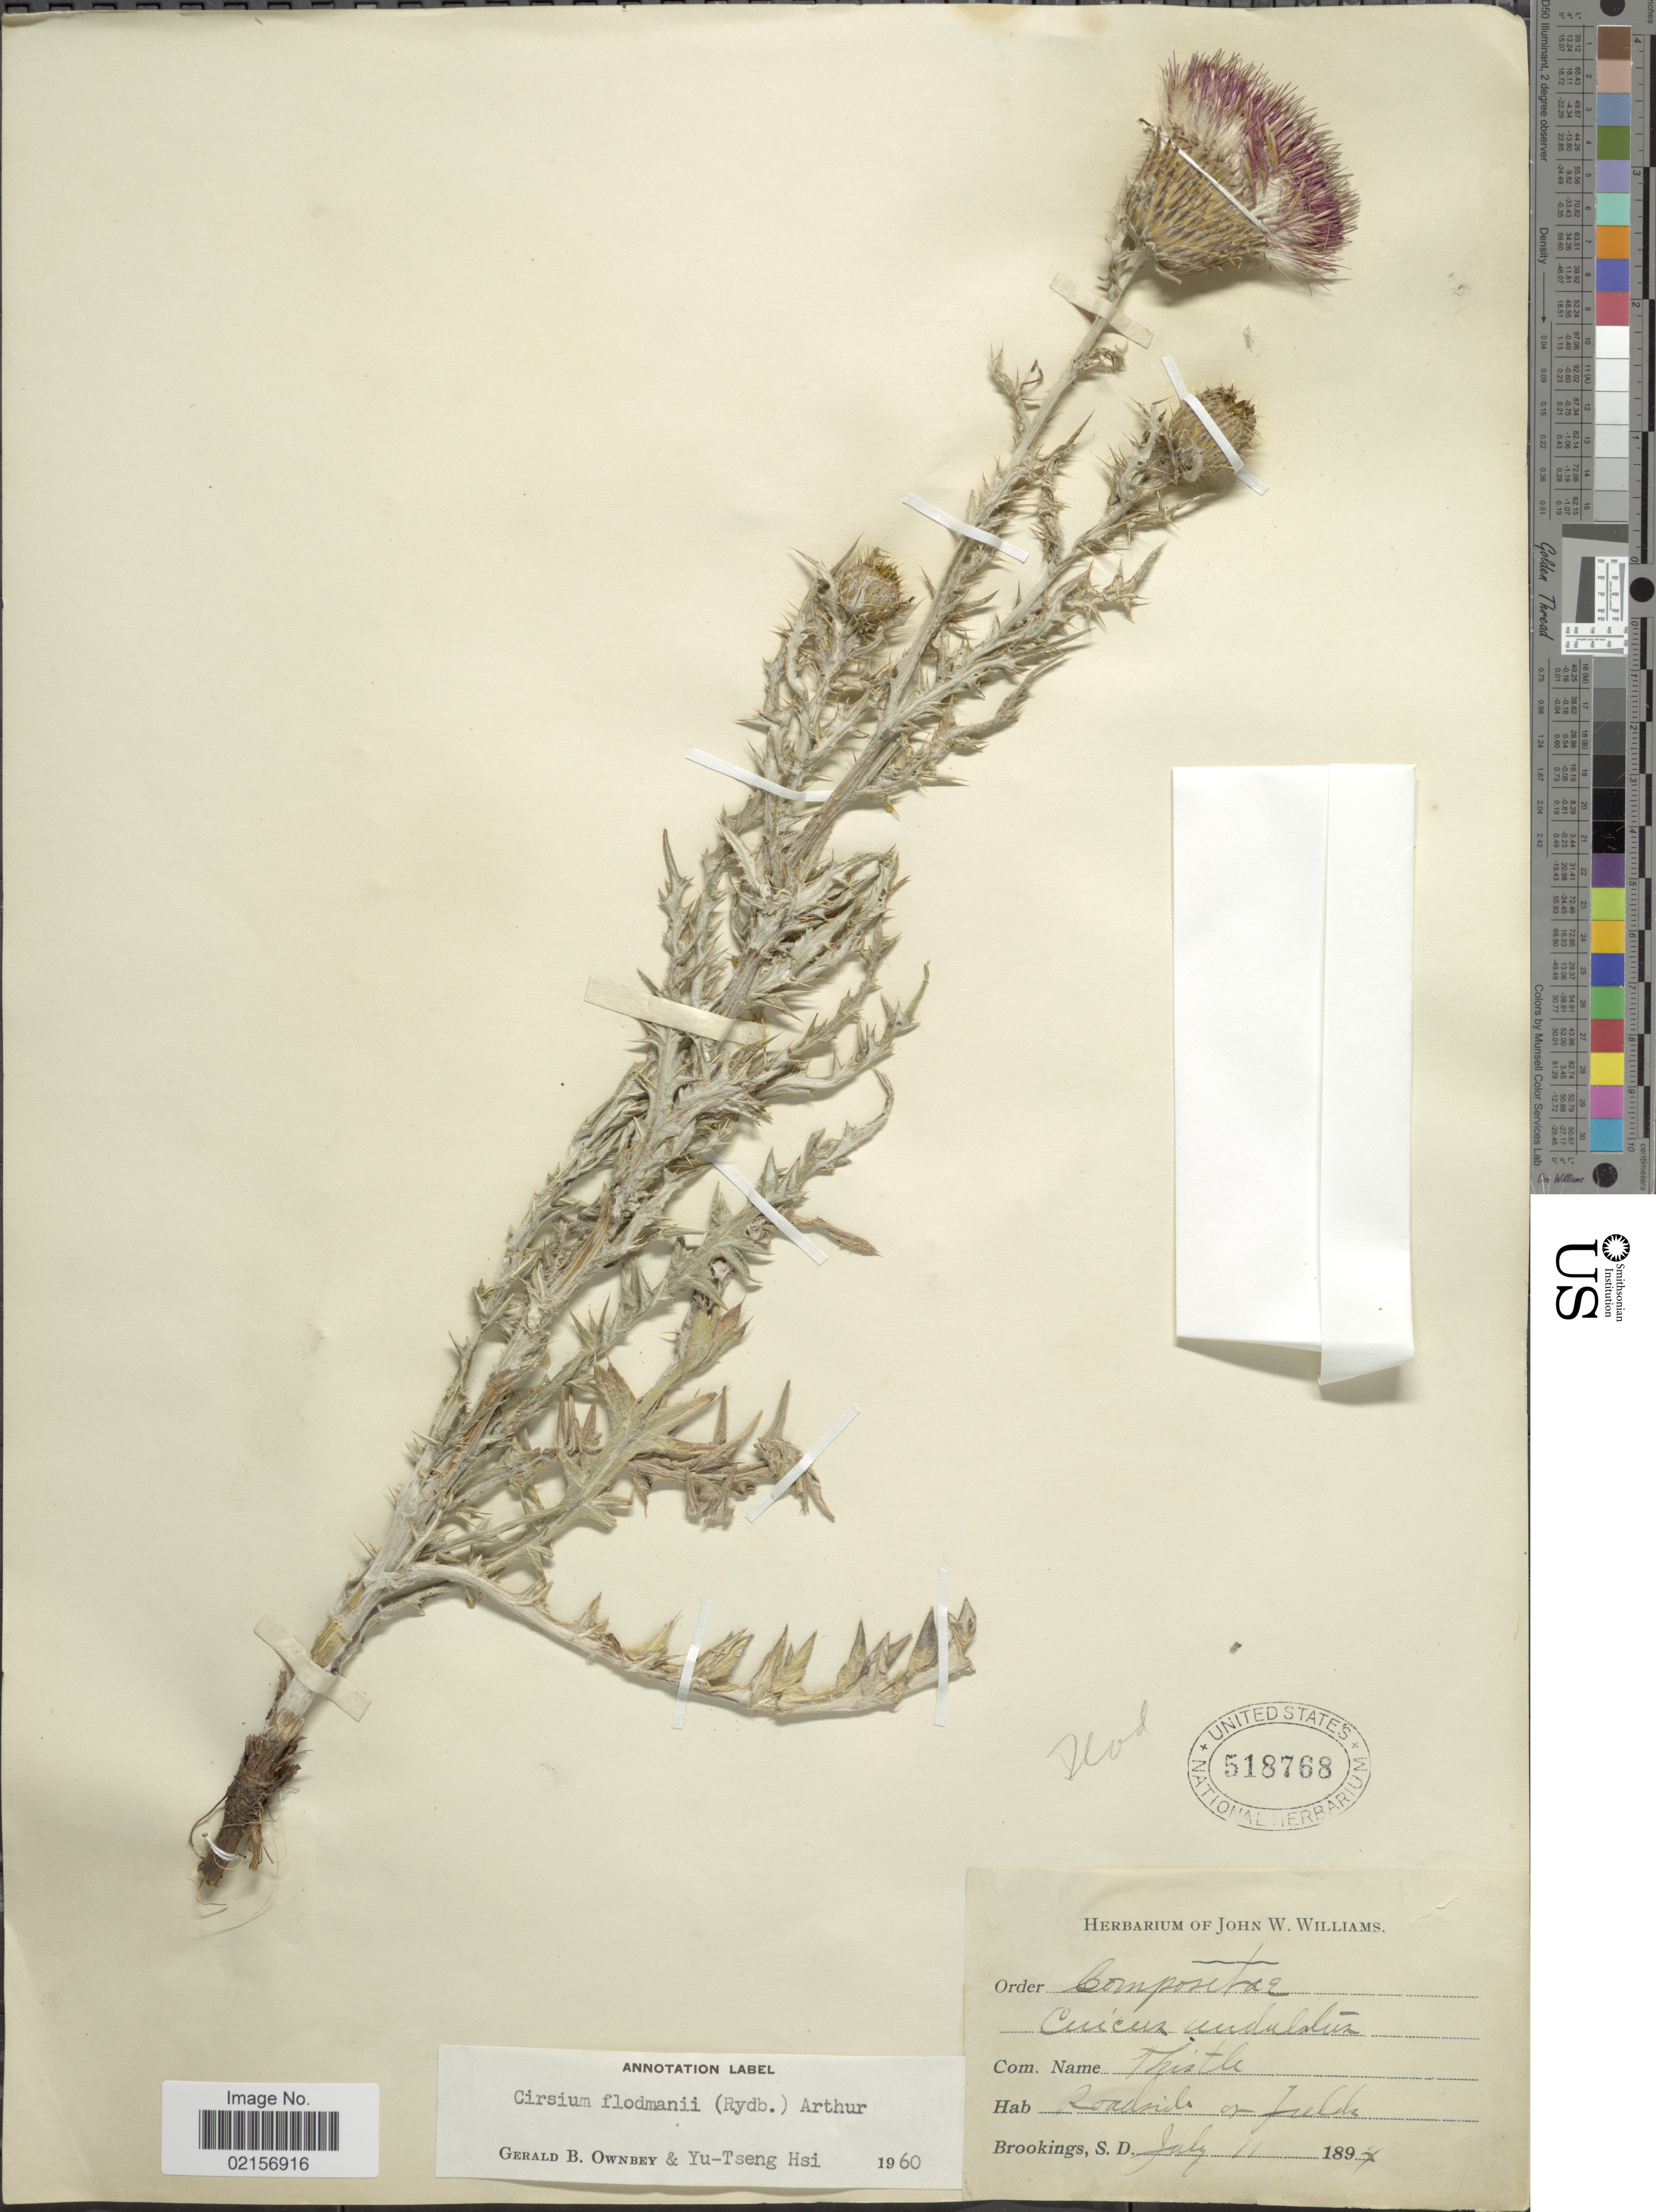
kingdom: Plantae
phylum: Tracheophyta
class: Magnoliopsida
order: Asterales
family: Asteraceae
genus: Cirsium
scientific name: Cirsium flodmanii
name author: (Rydb.) Arthur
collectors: ex herb. of John W. Williams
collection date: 1894-07-11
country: United States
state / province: South Dakota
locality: Roadside on fields, Brookings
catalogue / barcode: US 518768